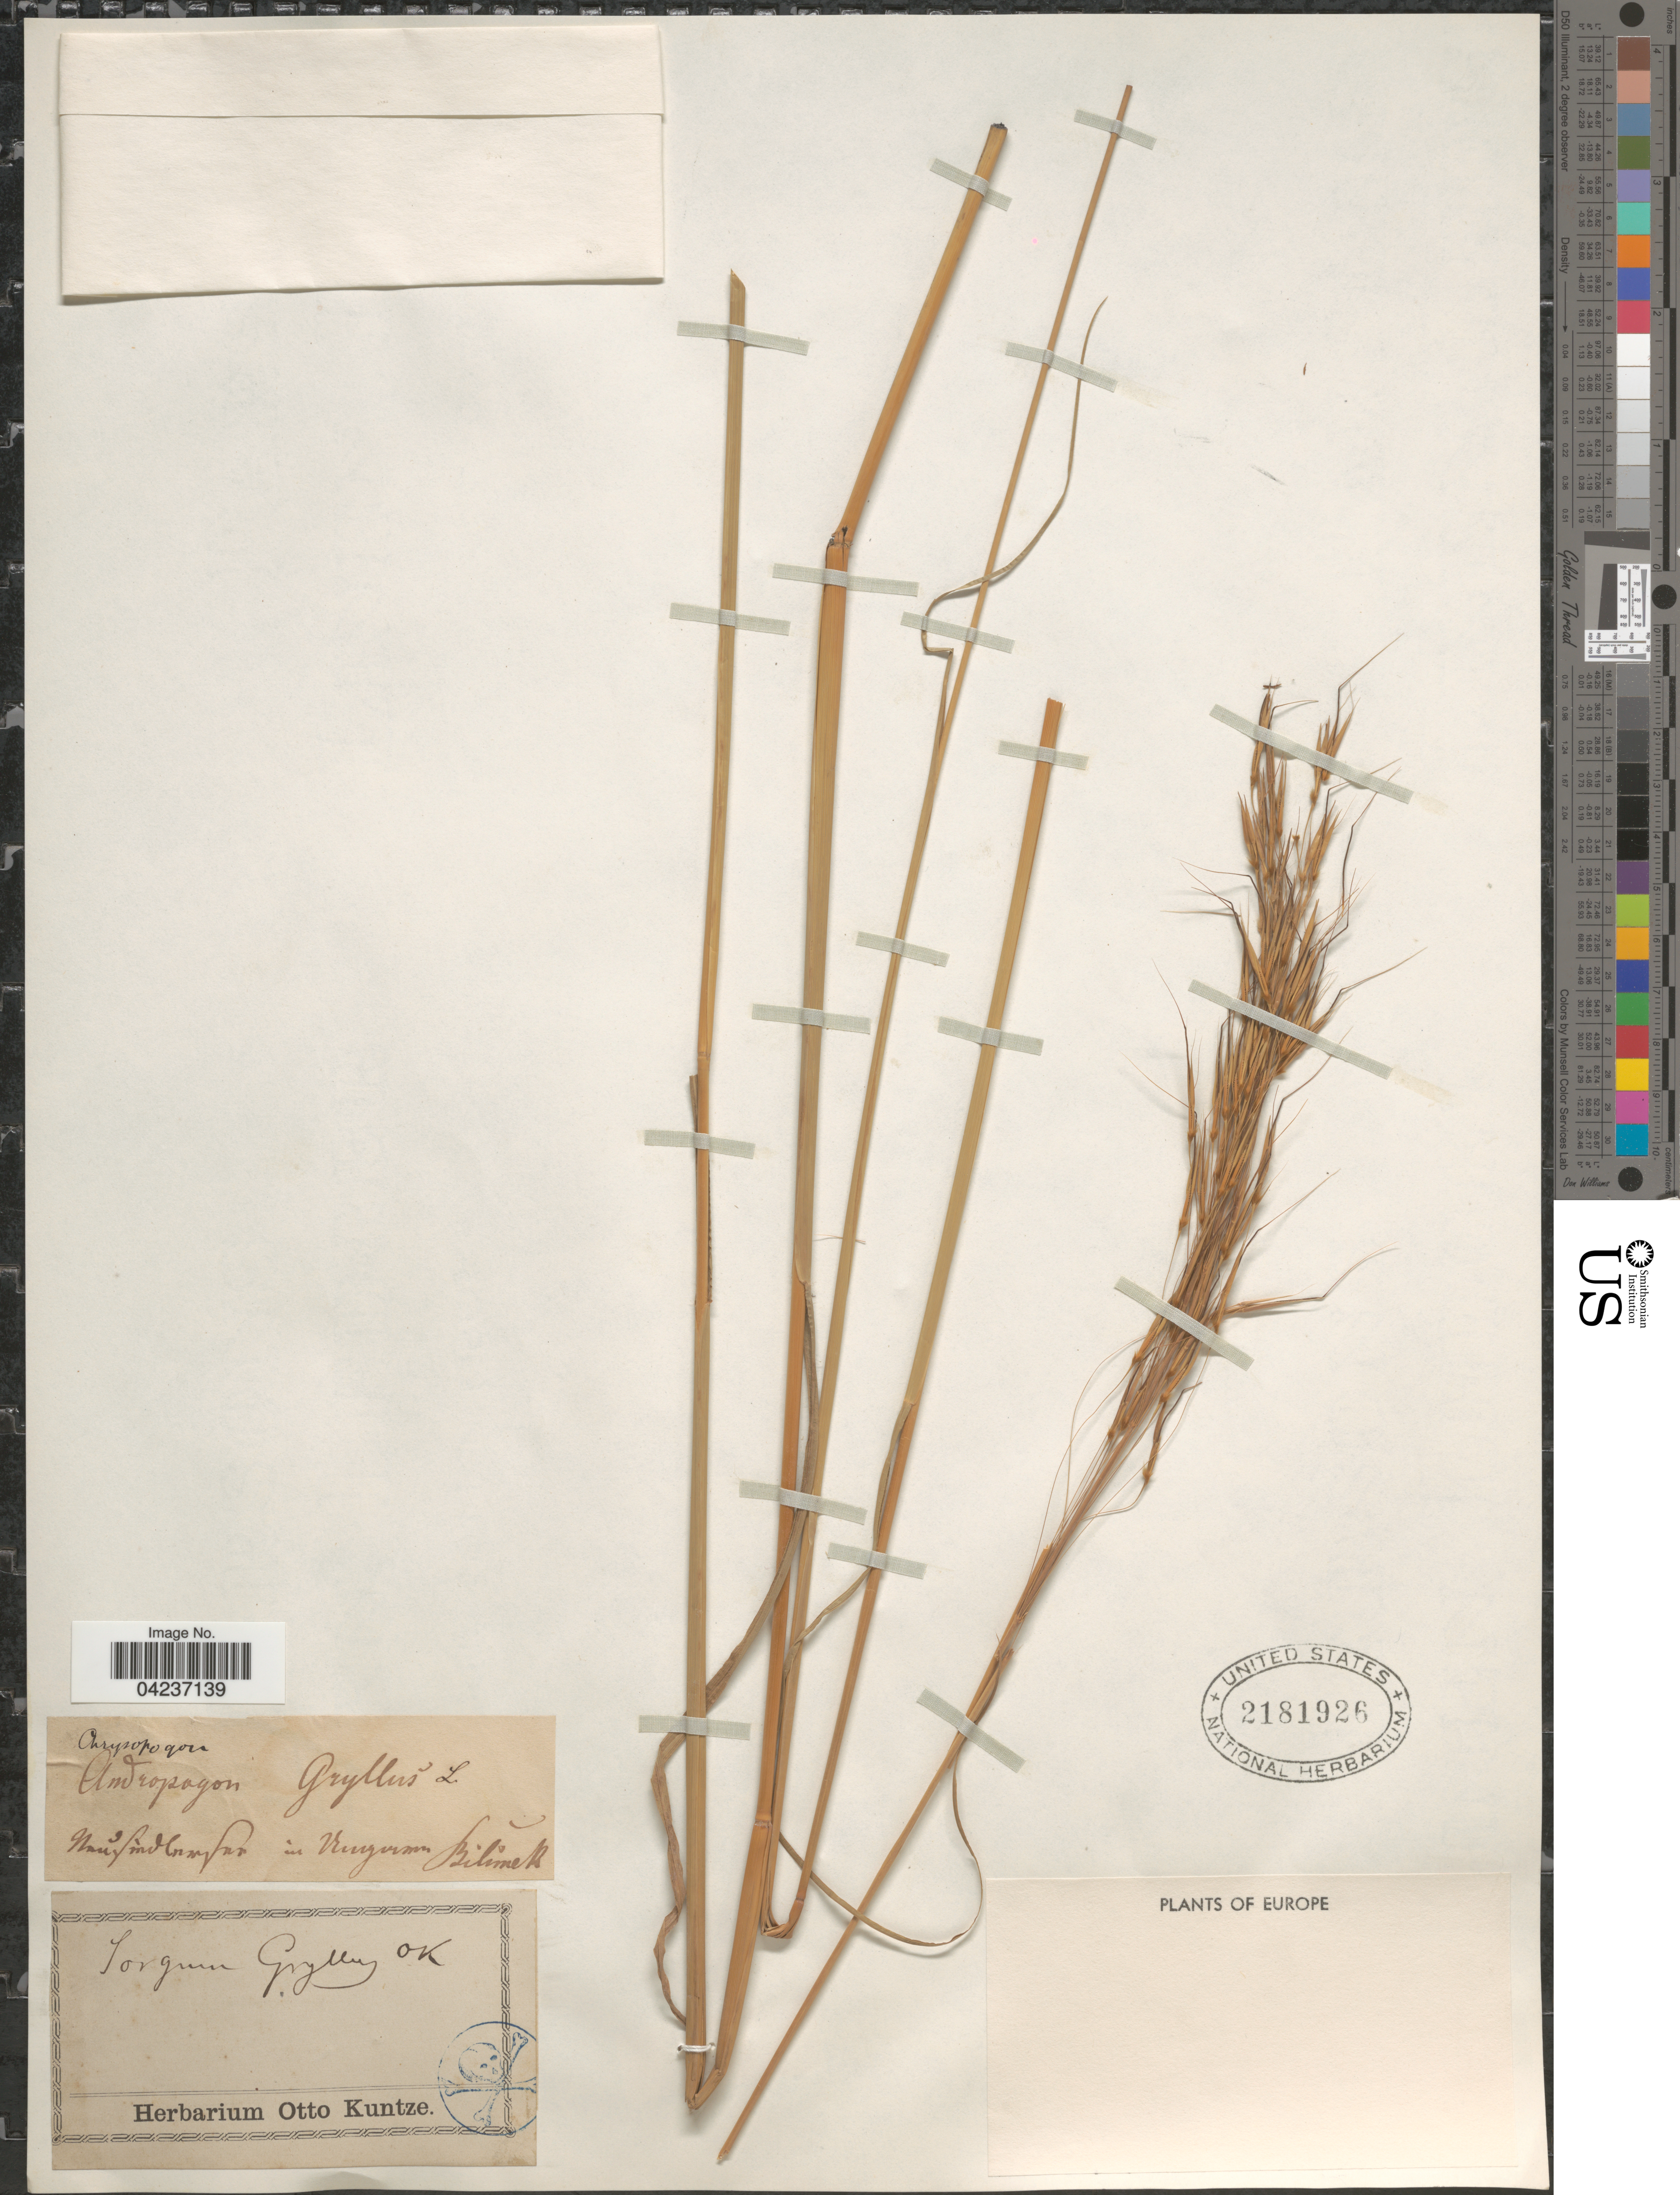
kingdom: Plantae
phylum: Tracheophyta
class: Liliopsida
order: Poales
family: Poaceae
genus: Chrysopogon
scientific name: Chrysopogon gryllus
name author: (L.) Trin.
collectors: -. Bilimek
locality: [illegible text]. Europe.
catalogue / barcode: US 2181926